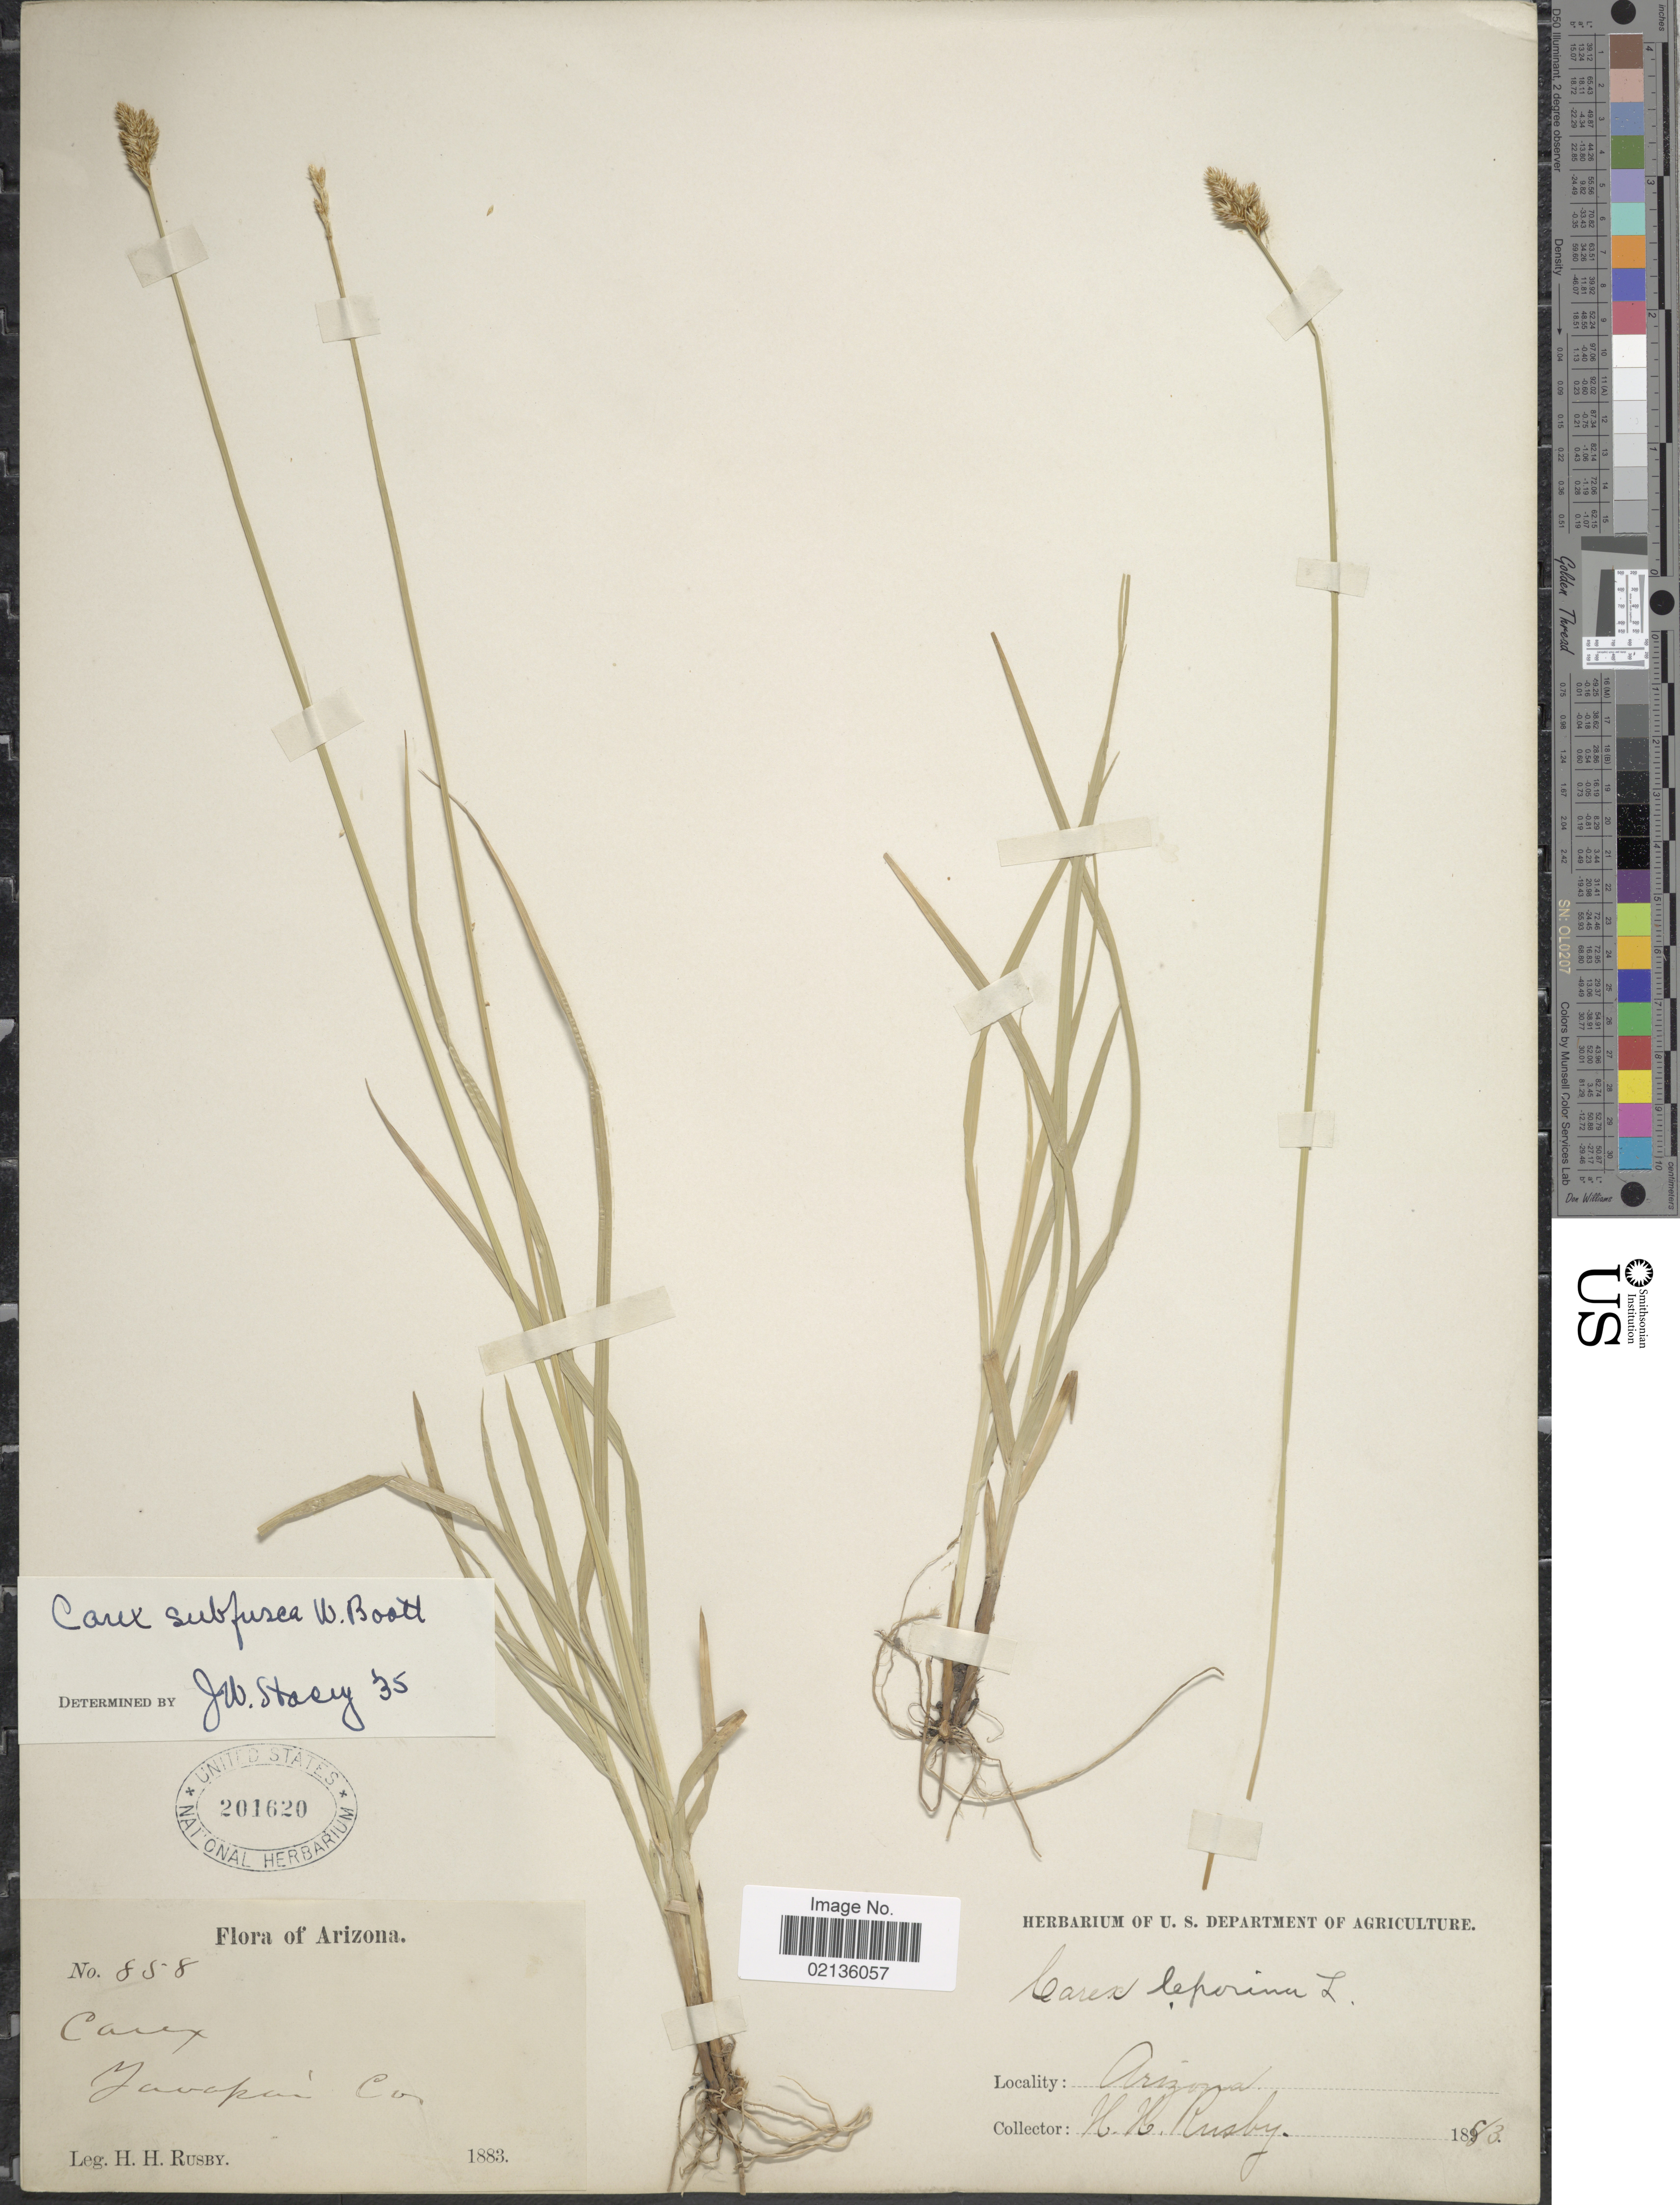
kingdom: Plantae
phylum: Tracheophyta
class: Liliopsida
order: Poales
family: Cyperaceae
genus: Carex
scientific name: Carex subfusca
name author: W. Boott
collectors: H. H. Rusby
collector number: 858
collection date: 1883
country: United States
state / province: Arizona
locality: Yavapai Co.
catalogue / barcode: US 201620